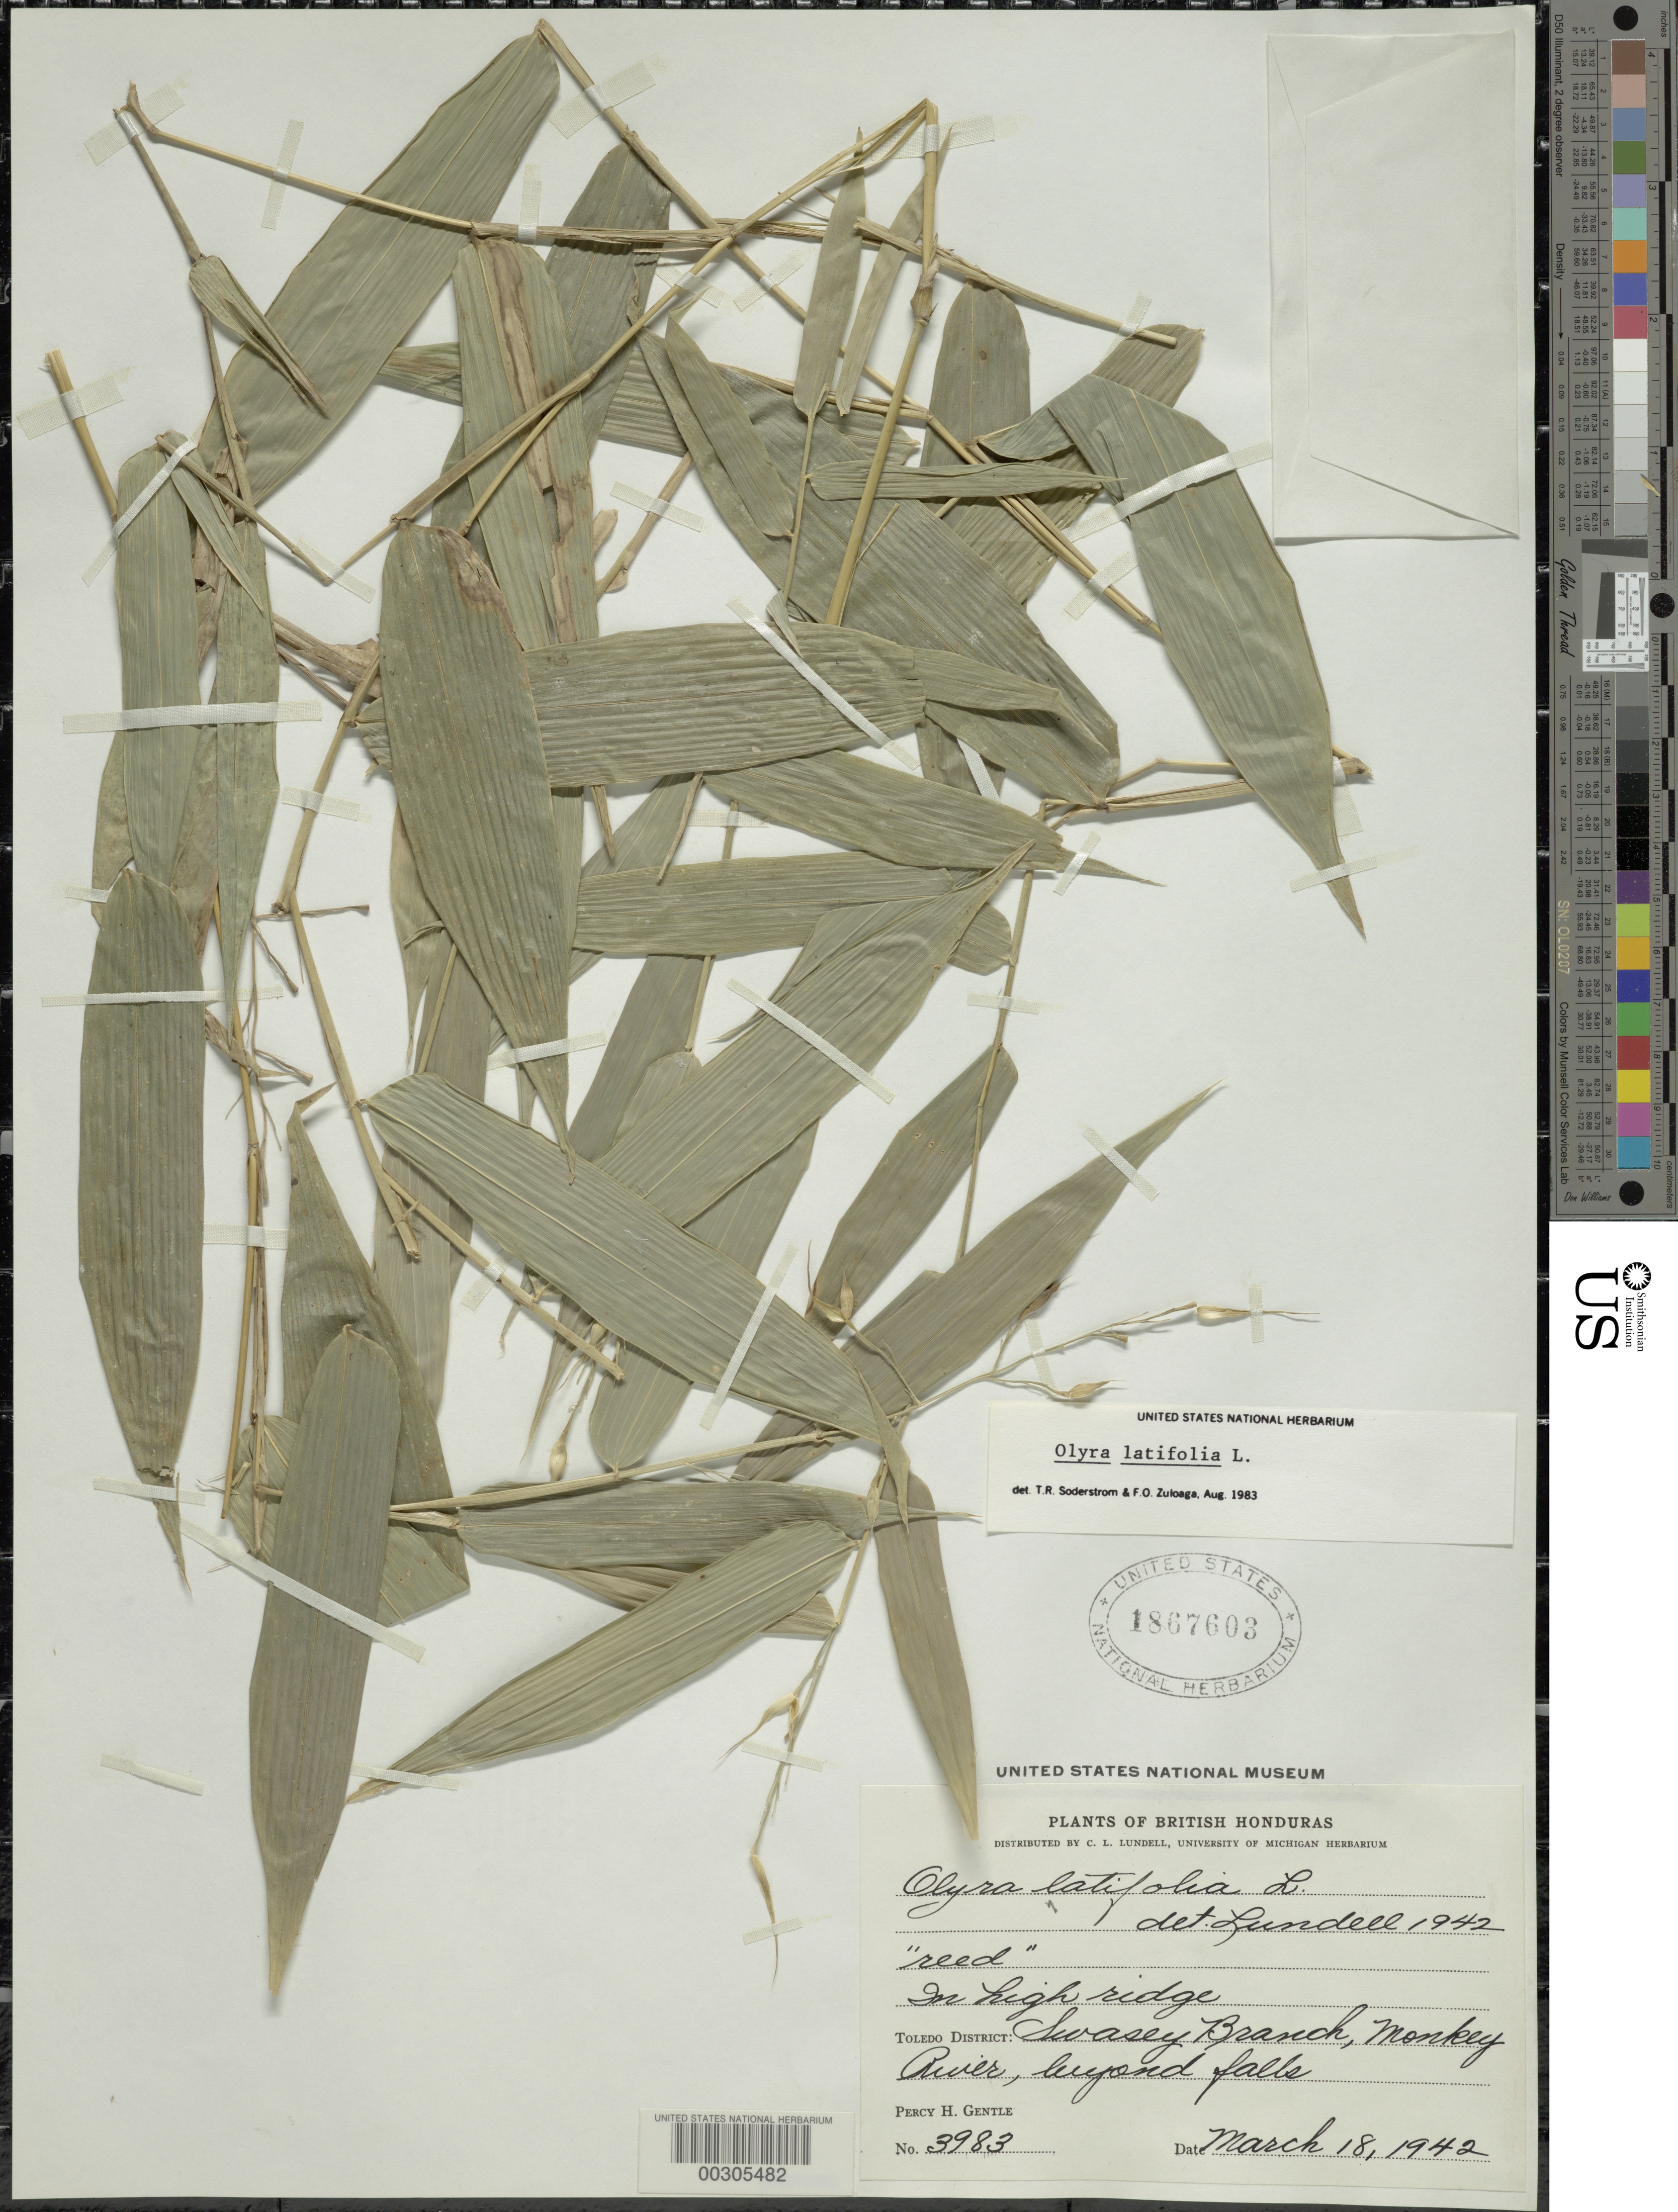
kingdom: Plantae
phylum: Tracheophyta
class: Liliopsida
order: Poales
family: Poaceae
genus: Olyra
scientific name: Olyra latifolia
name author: L.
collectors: P. H. Gentle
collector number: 3983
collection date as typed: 18 Mar 1942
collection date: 1942-03-18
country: Belize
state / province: Toledo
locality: Swasy Branch, Monkey River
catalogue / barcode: US 1867603